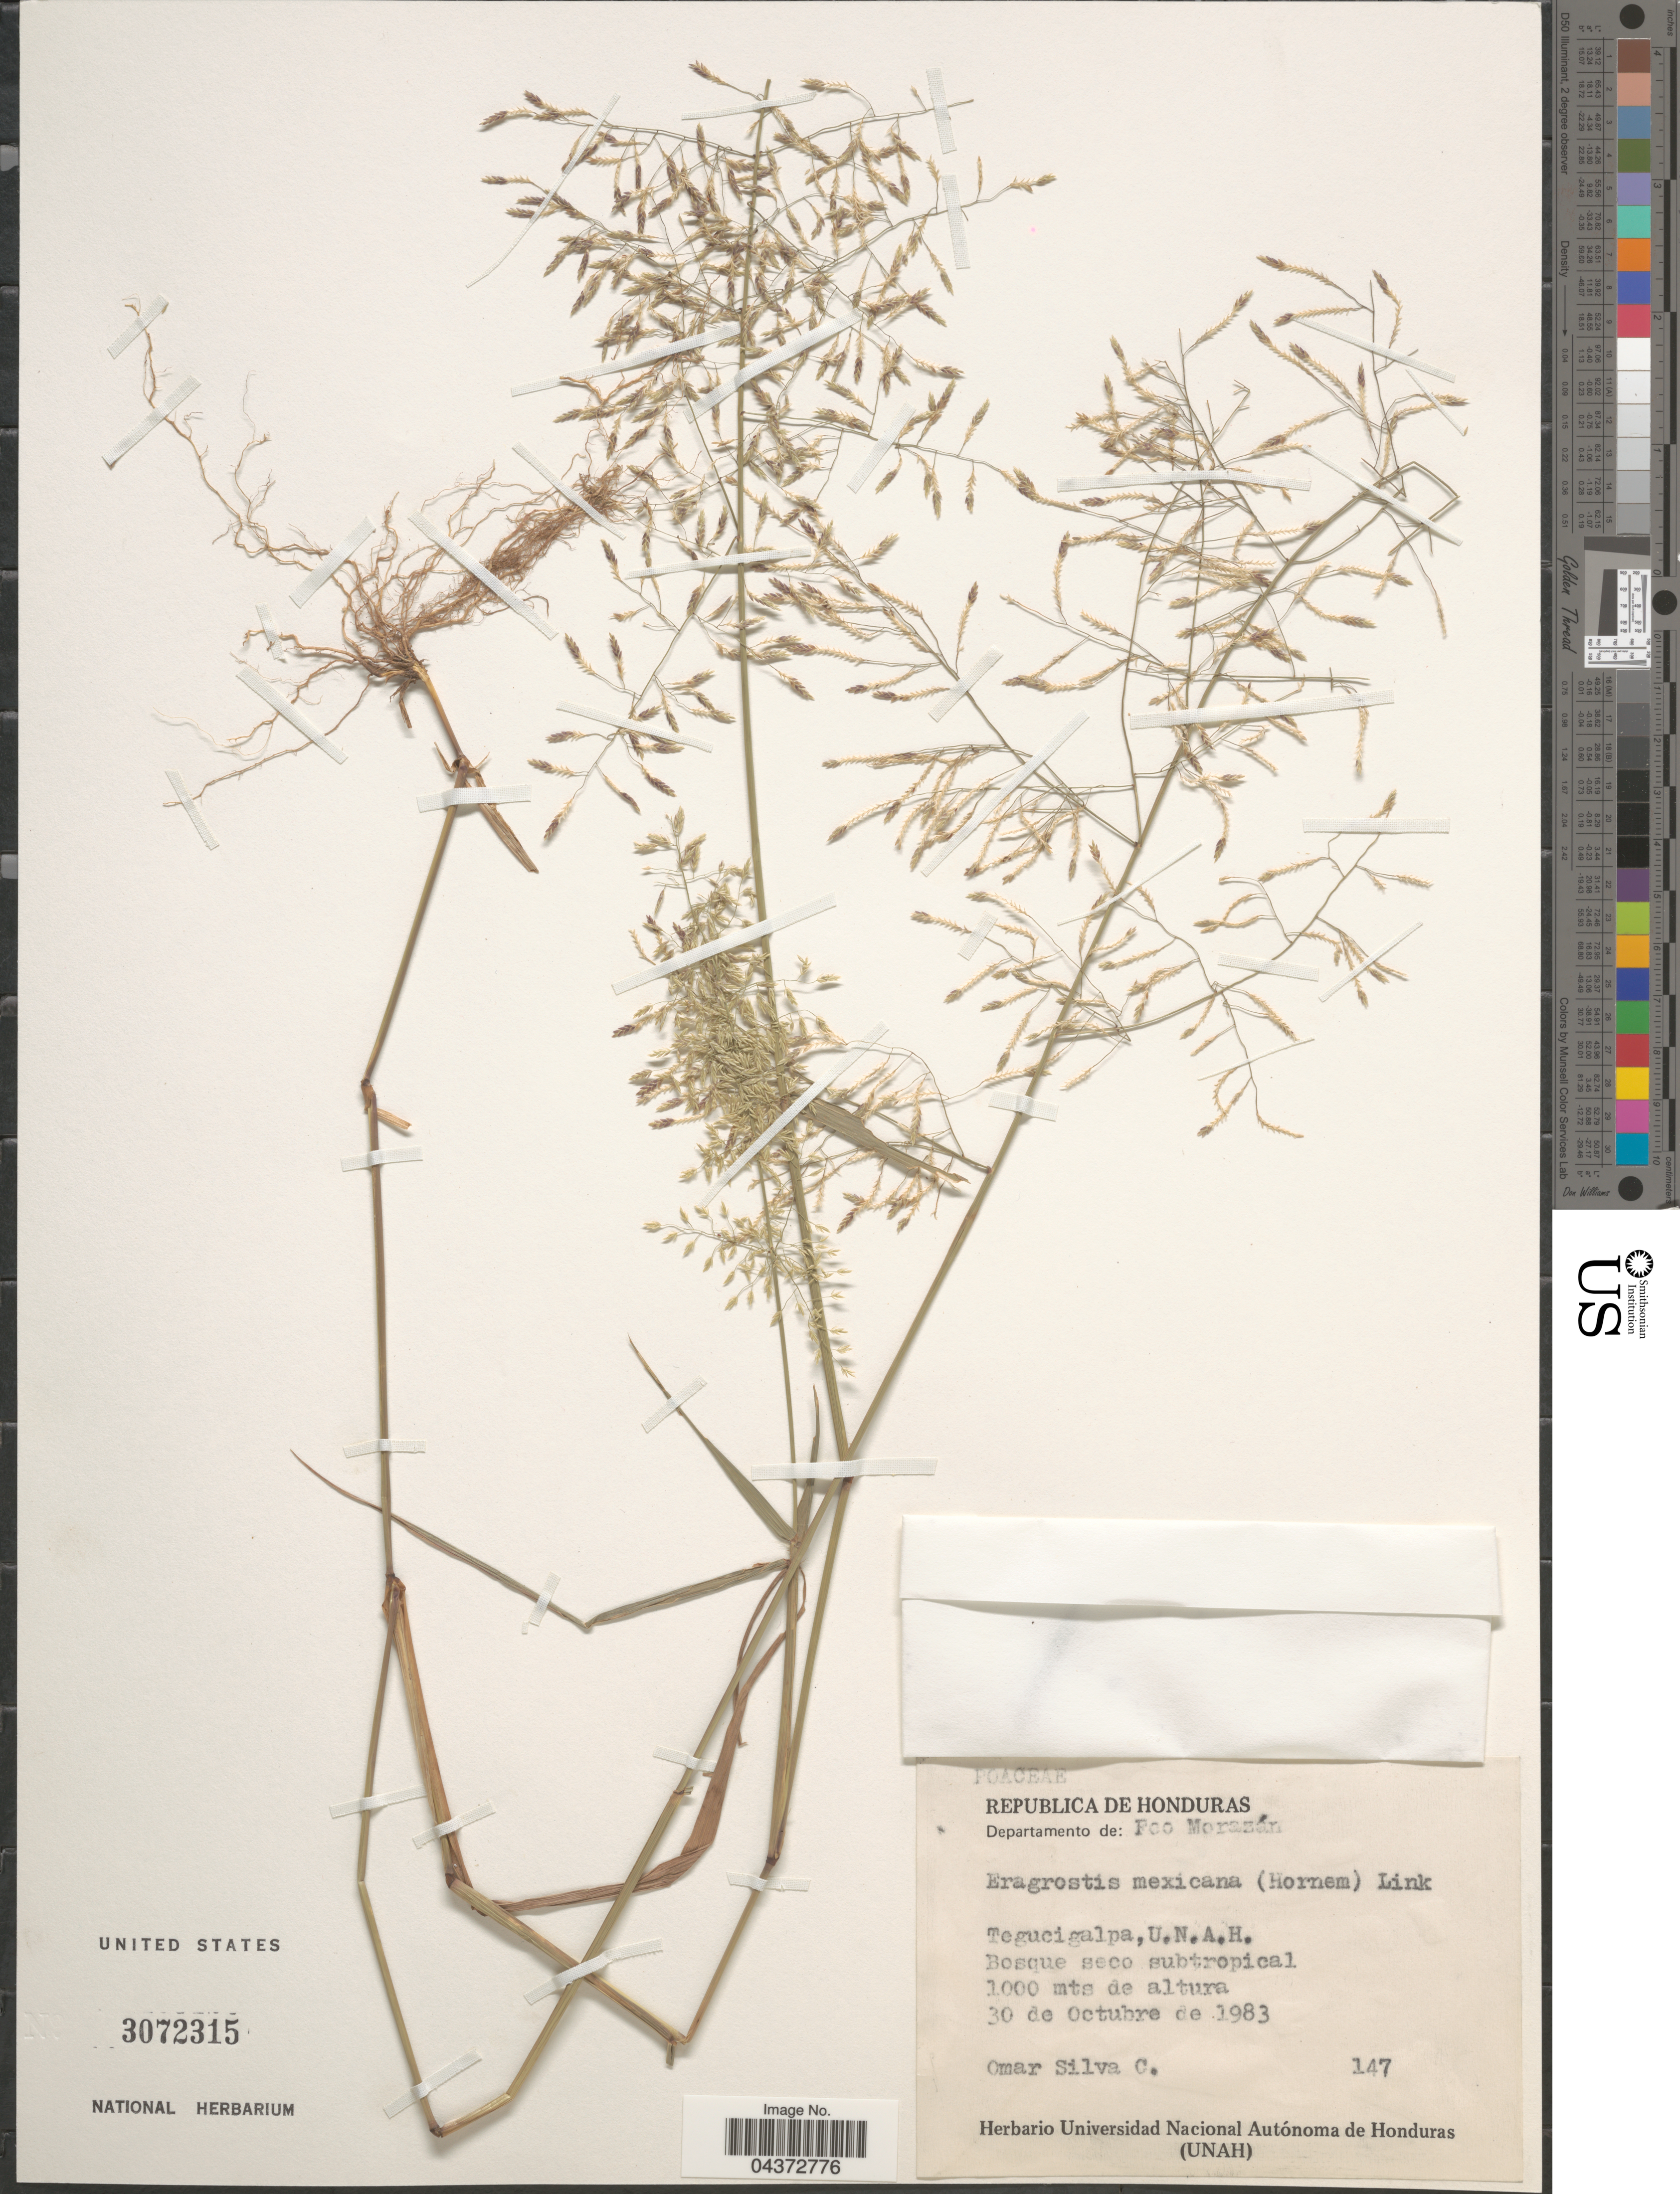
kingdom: Plantae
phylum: Tracheophyta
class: Liliopsida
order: Poales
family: Poaceae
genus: Eragrostis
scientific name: Eragrostis mexicana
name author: (Hornem.) Link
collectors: O. Silva C.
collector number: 147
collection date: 1983-10-30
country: Honduras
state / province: Fco. Morazán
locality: Republica de Honduras. Departamento de: Fco Morazán. Tegucigalpa, U.N.A.H. Bosque seco subtropical.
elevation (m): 1000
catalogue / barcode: US 3072315